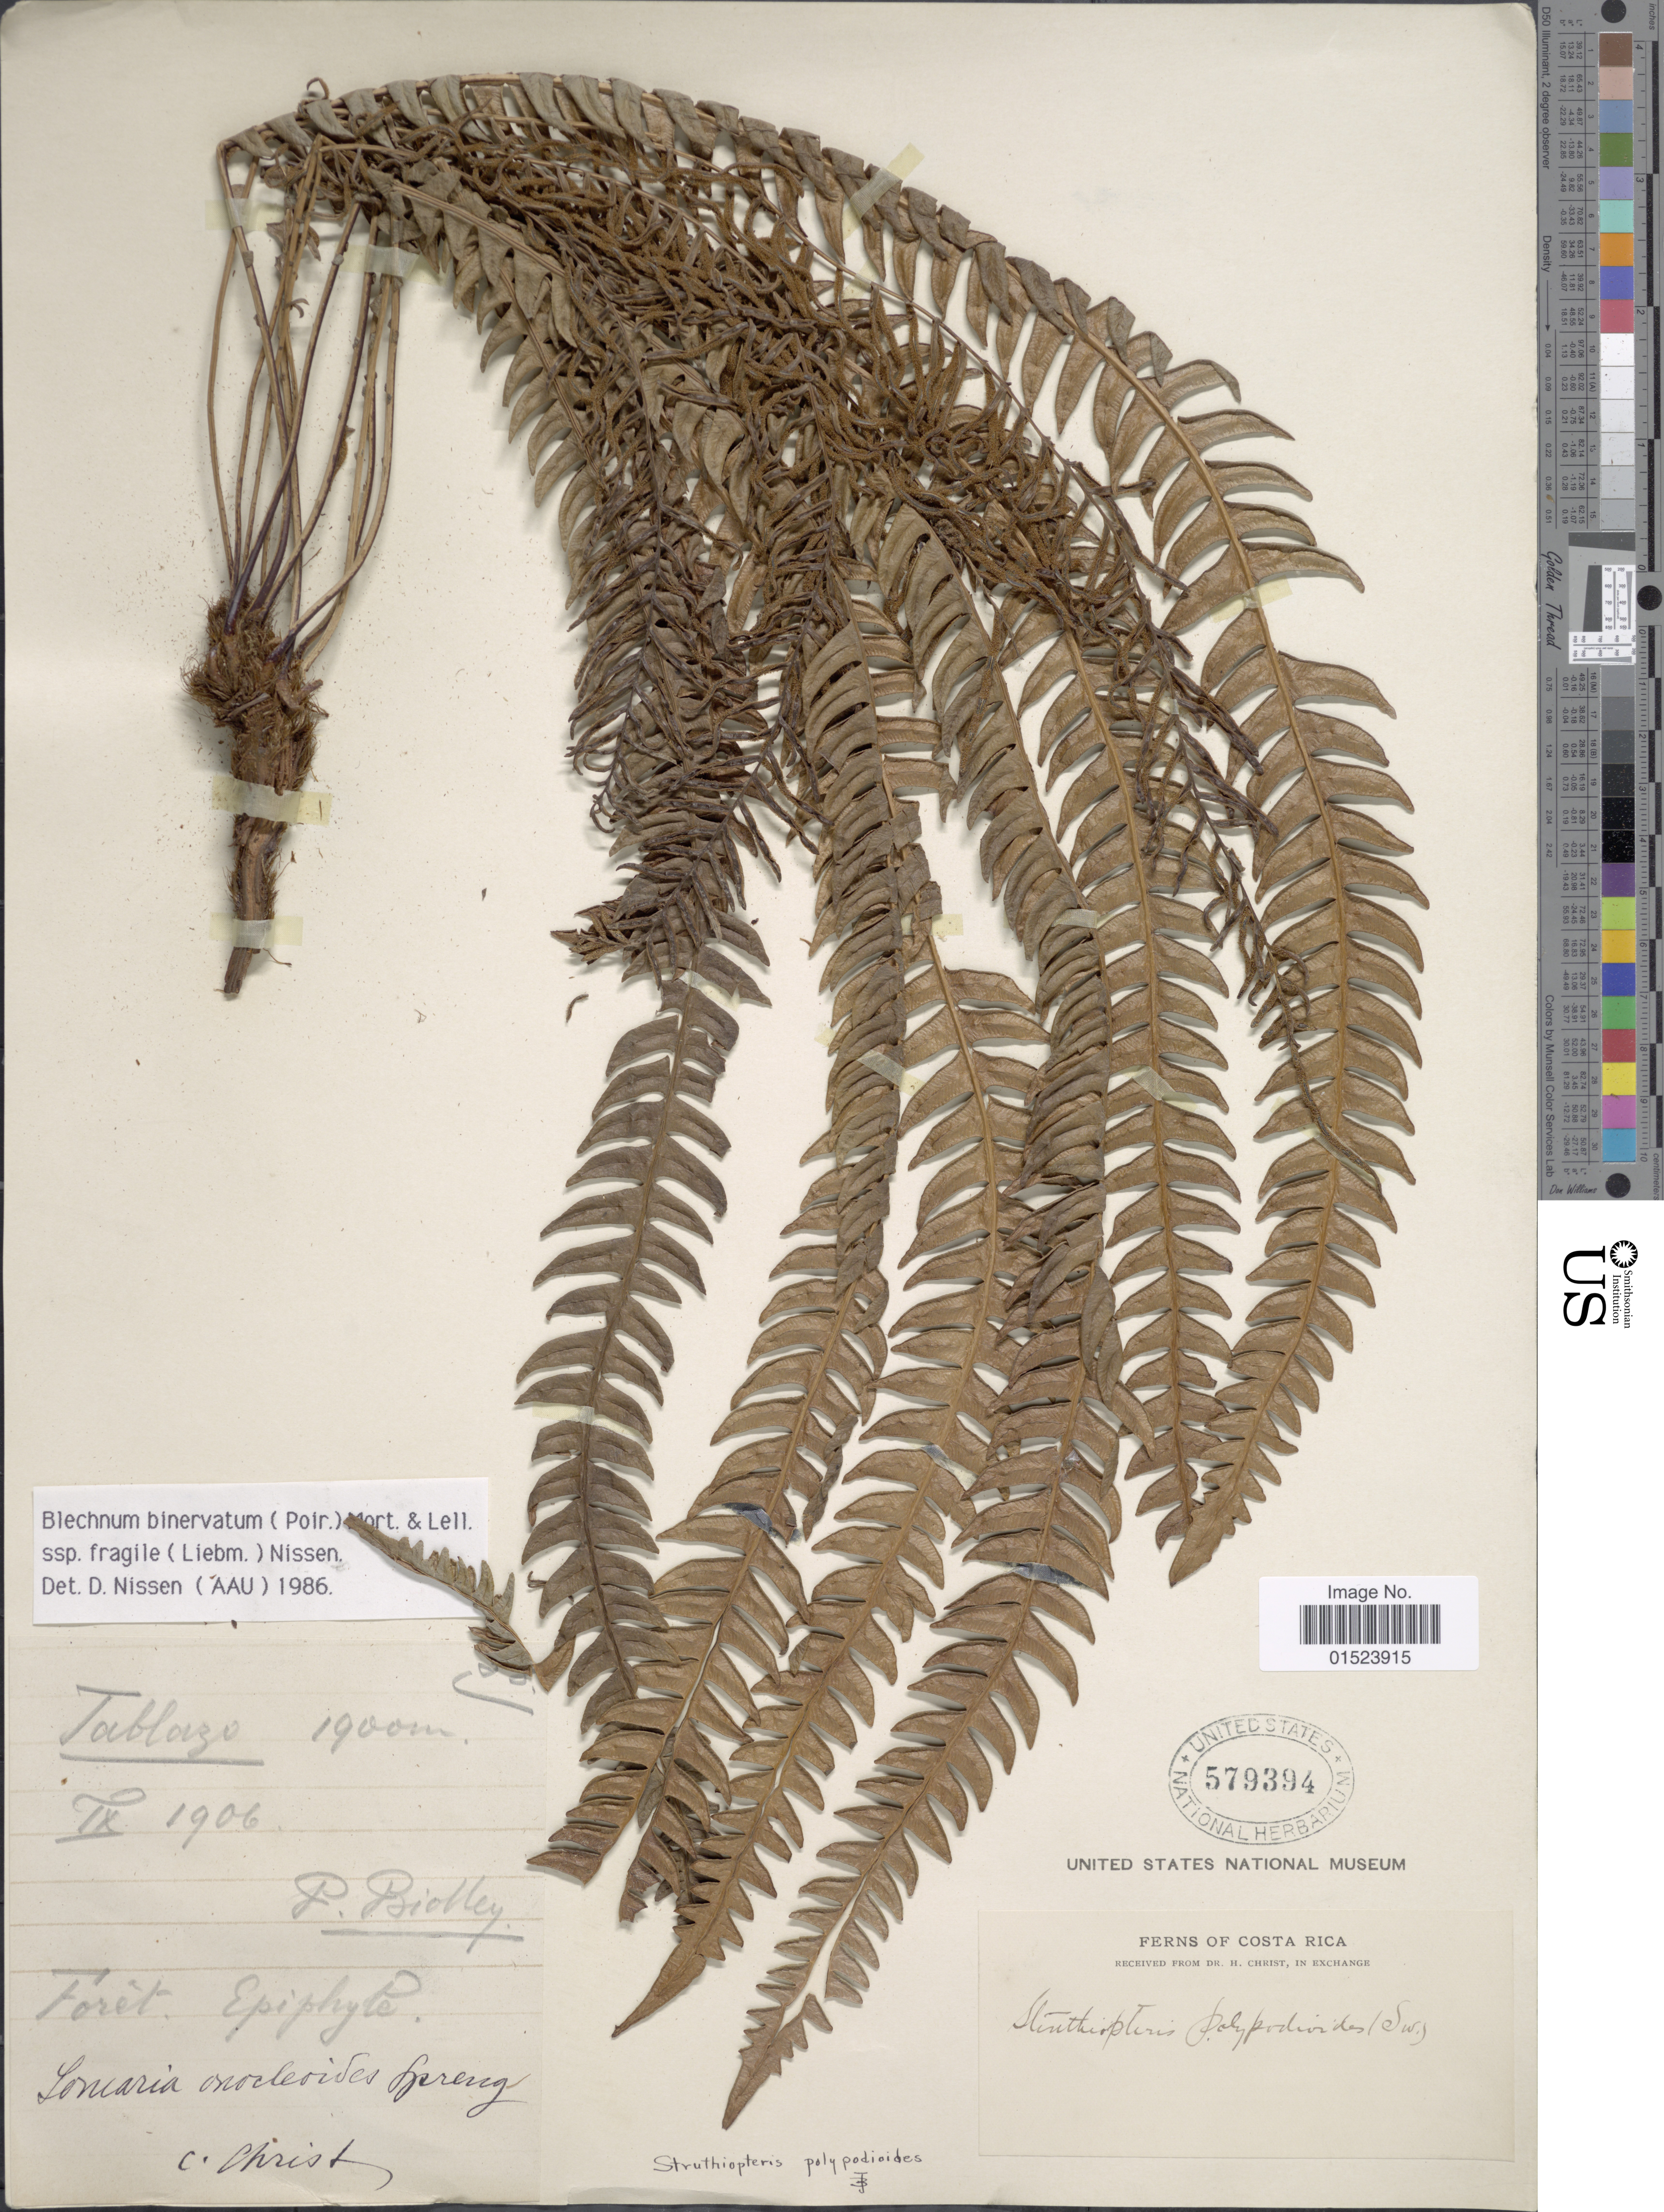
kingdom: Plantae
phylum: Tracheophyta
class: Polypodiopsida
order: Polypodiales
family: Blechnaceae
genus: Blechnum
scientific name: Blechnum fragile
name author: (Liebm.) C.V. Morton & Lellinger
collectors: P. Biolley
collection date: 1906-09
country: Costa Rica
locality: Tablazo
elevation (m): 1900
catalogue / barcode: US 579394